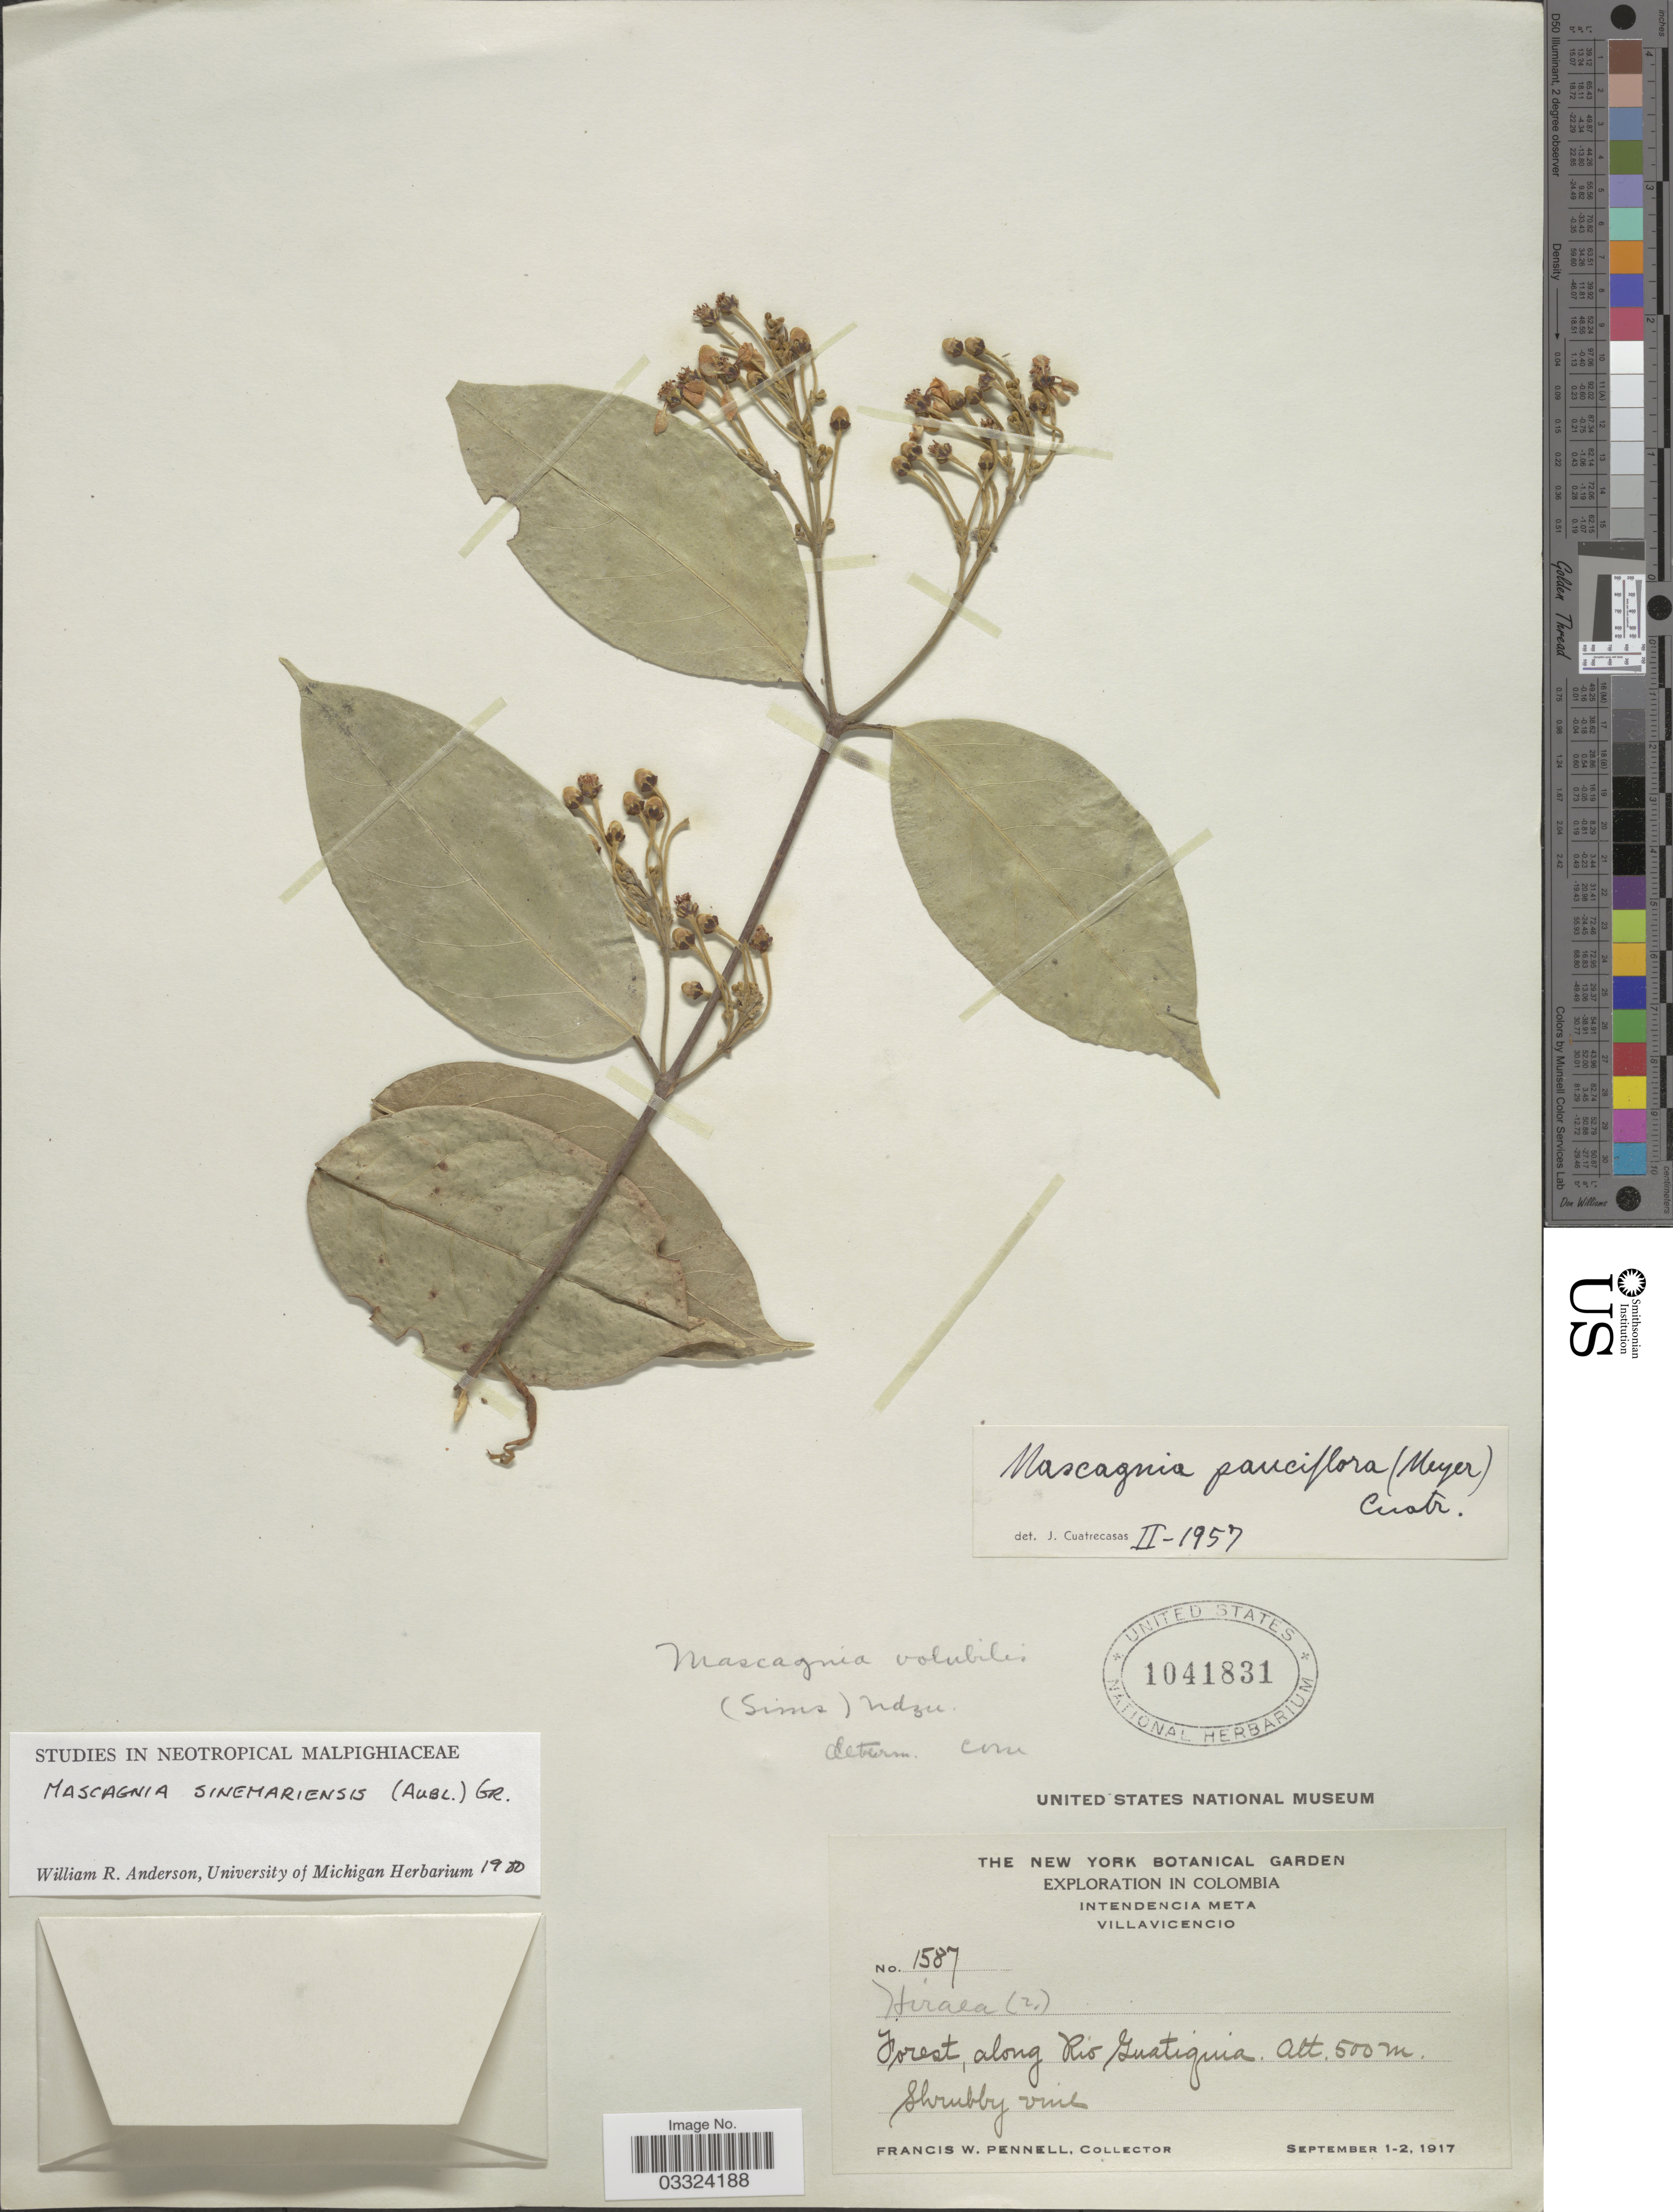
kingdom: Plantae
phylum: Tracheophyta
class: Magnoliopsida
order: Malpighiales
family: Malpighiaceae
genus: Carolus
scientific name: Carolus sinemariensis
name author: (Aubl.) W.R. Anderson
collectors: F. W. Pennell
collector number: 1587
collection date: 1917-09-01/1917-09-02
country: Colombia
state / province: Meta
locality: Intendencia Meta. Villavicencio. Forest, along Rio Guatiquia.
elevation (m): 500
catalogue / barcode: US 1041831